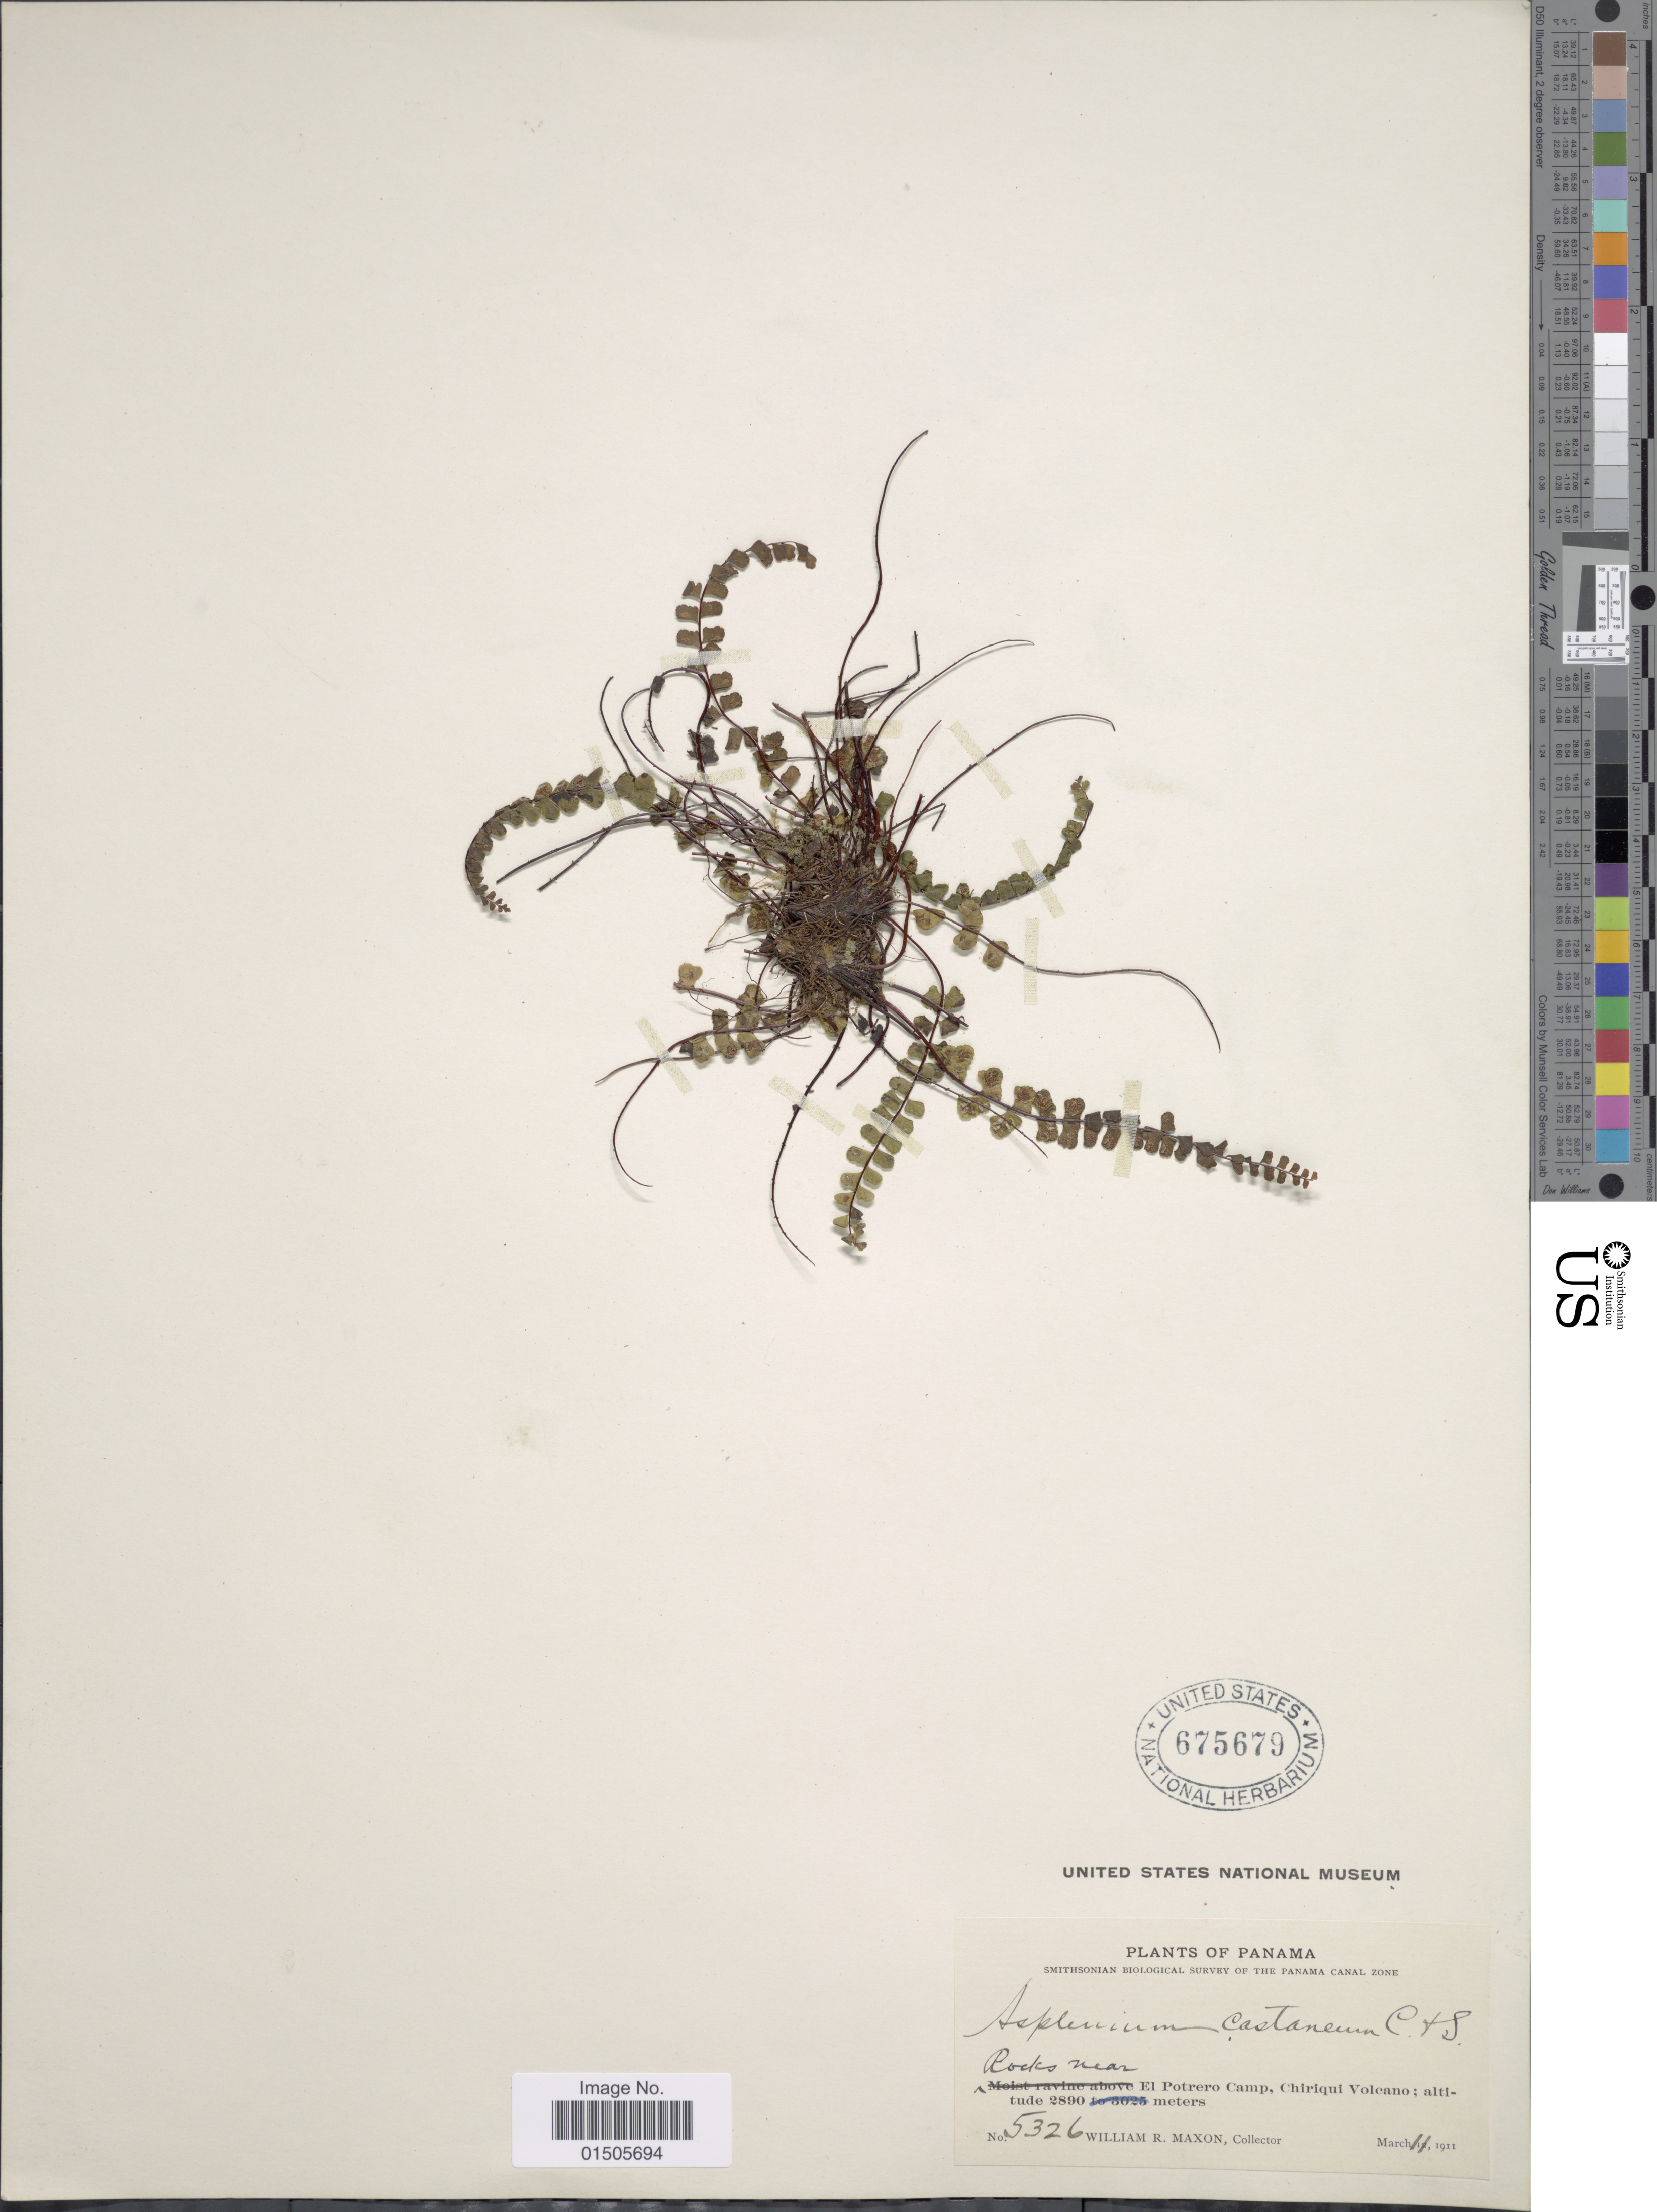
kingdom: Plantae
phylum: Tracheophyta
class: Polypodiopsida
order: Polypodiales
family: Aspleniaceae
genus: Asplenium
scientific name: Asplenium castaneum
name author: Schltdl. & Cham.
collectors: W. R. Maxon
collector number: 5326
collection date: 1911-03-11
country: Panama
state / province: Colón / Panamá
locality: The Panama Canal Zone, Rocks near El Potrero Camp, Chiriqui Volcano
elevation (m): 2890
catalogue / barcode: US 675679